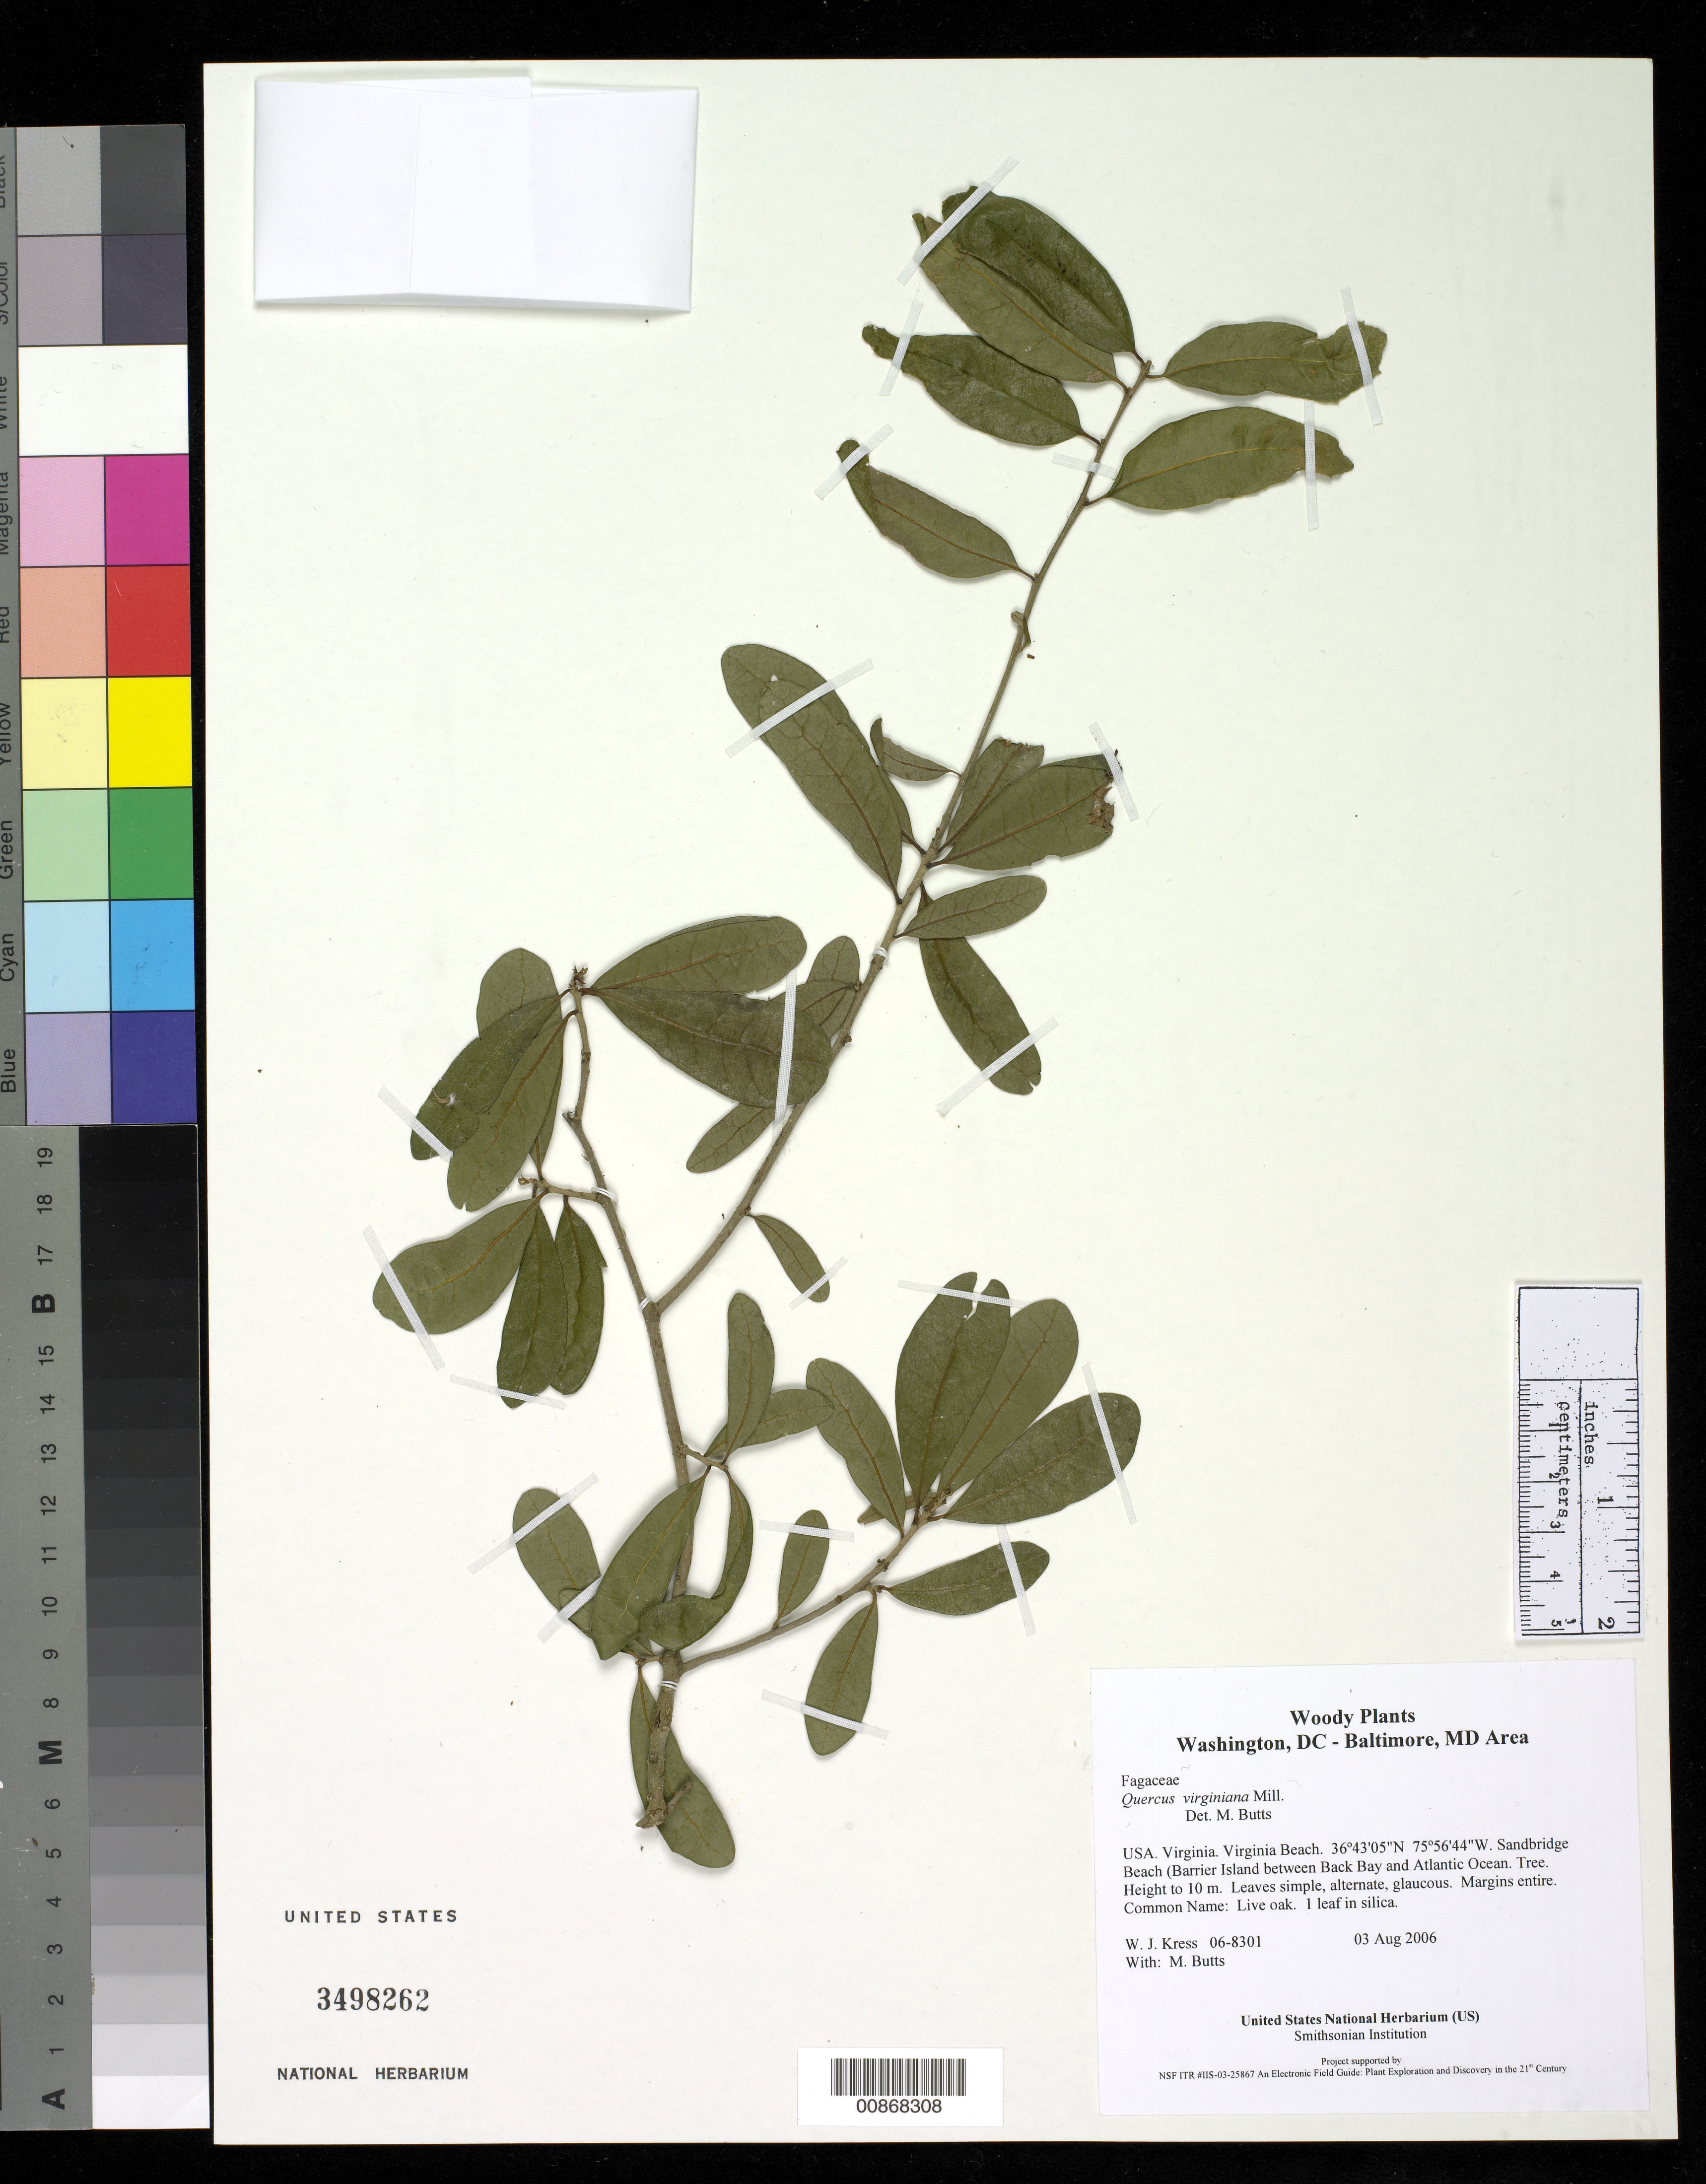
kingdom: Plantae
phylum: Tracheophyta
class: Magnoliopsida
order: Fagales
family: Fagaceae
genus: Quercus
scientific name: Quercus virginiana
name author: Mill.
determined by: Butts, M. B.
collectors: W. J. Kress & M. B. Butts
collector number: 06-8301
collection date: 2006-08-03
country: United States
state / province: Virginia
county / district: City of Virginia Beach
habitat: Sandbridge Beach (Barrier Island between Back Bay and Atlantic Ocean).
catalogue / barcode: US 3498262